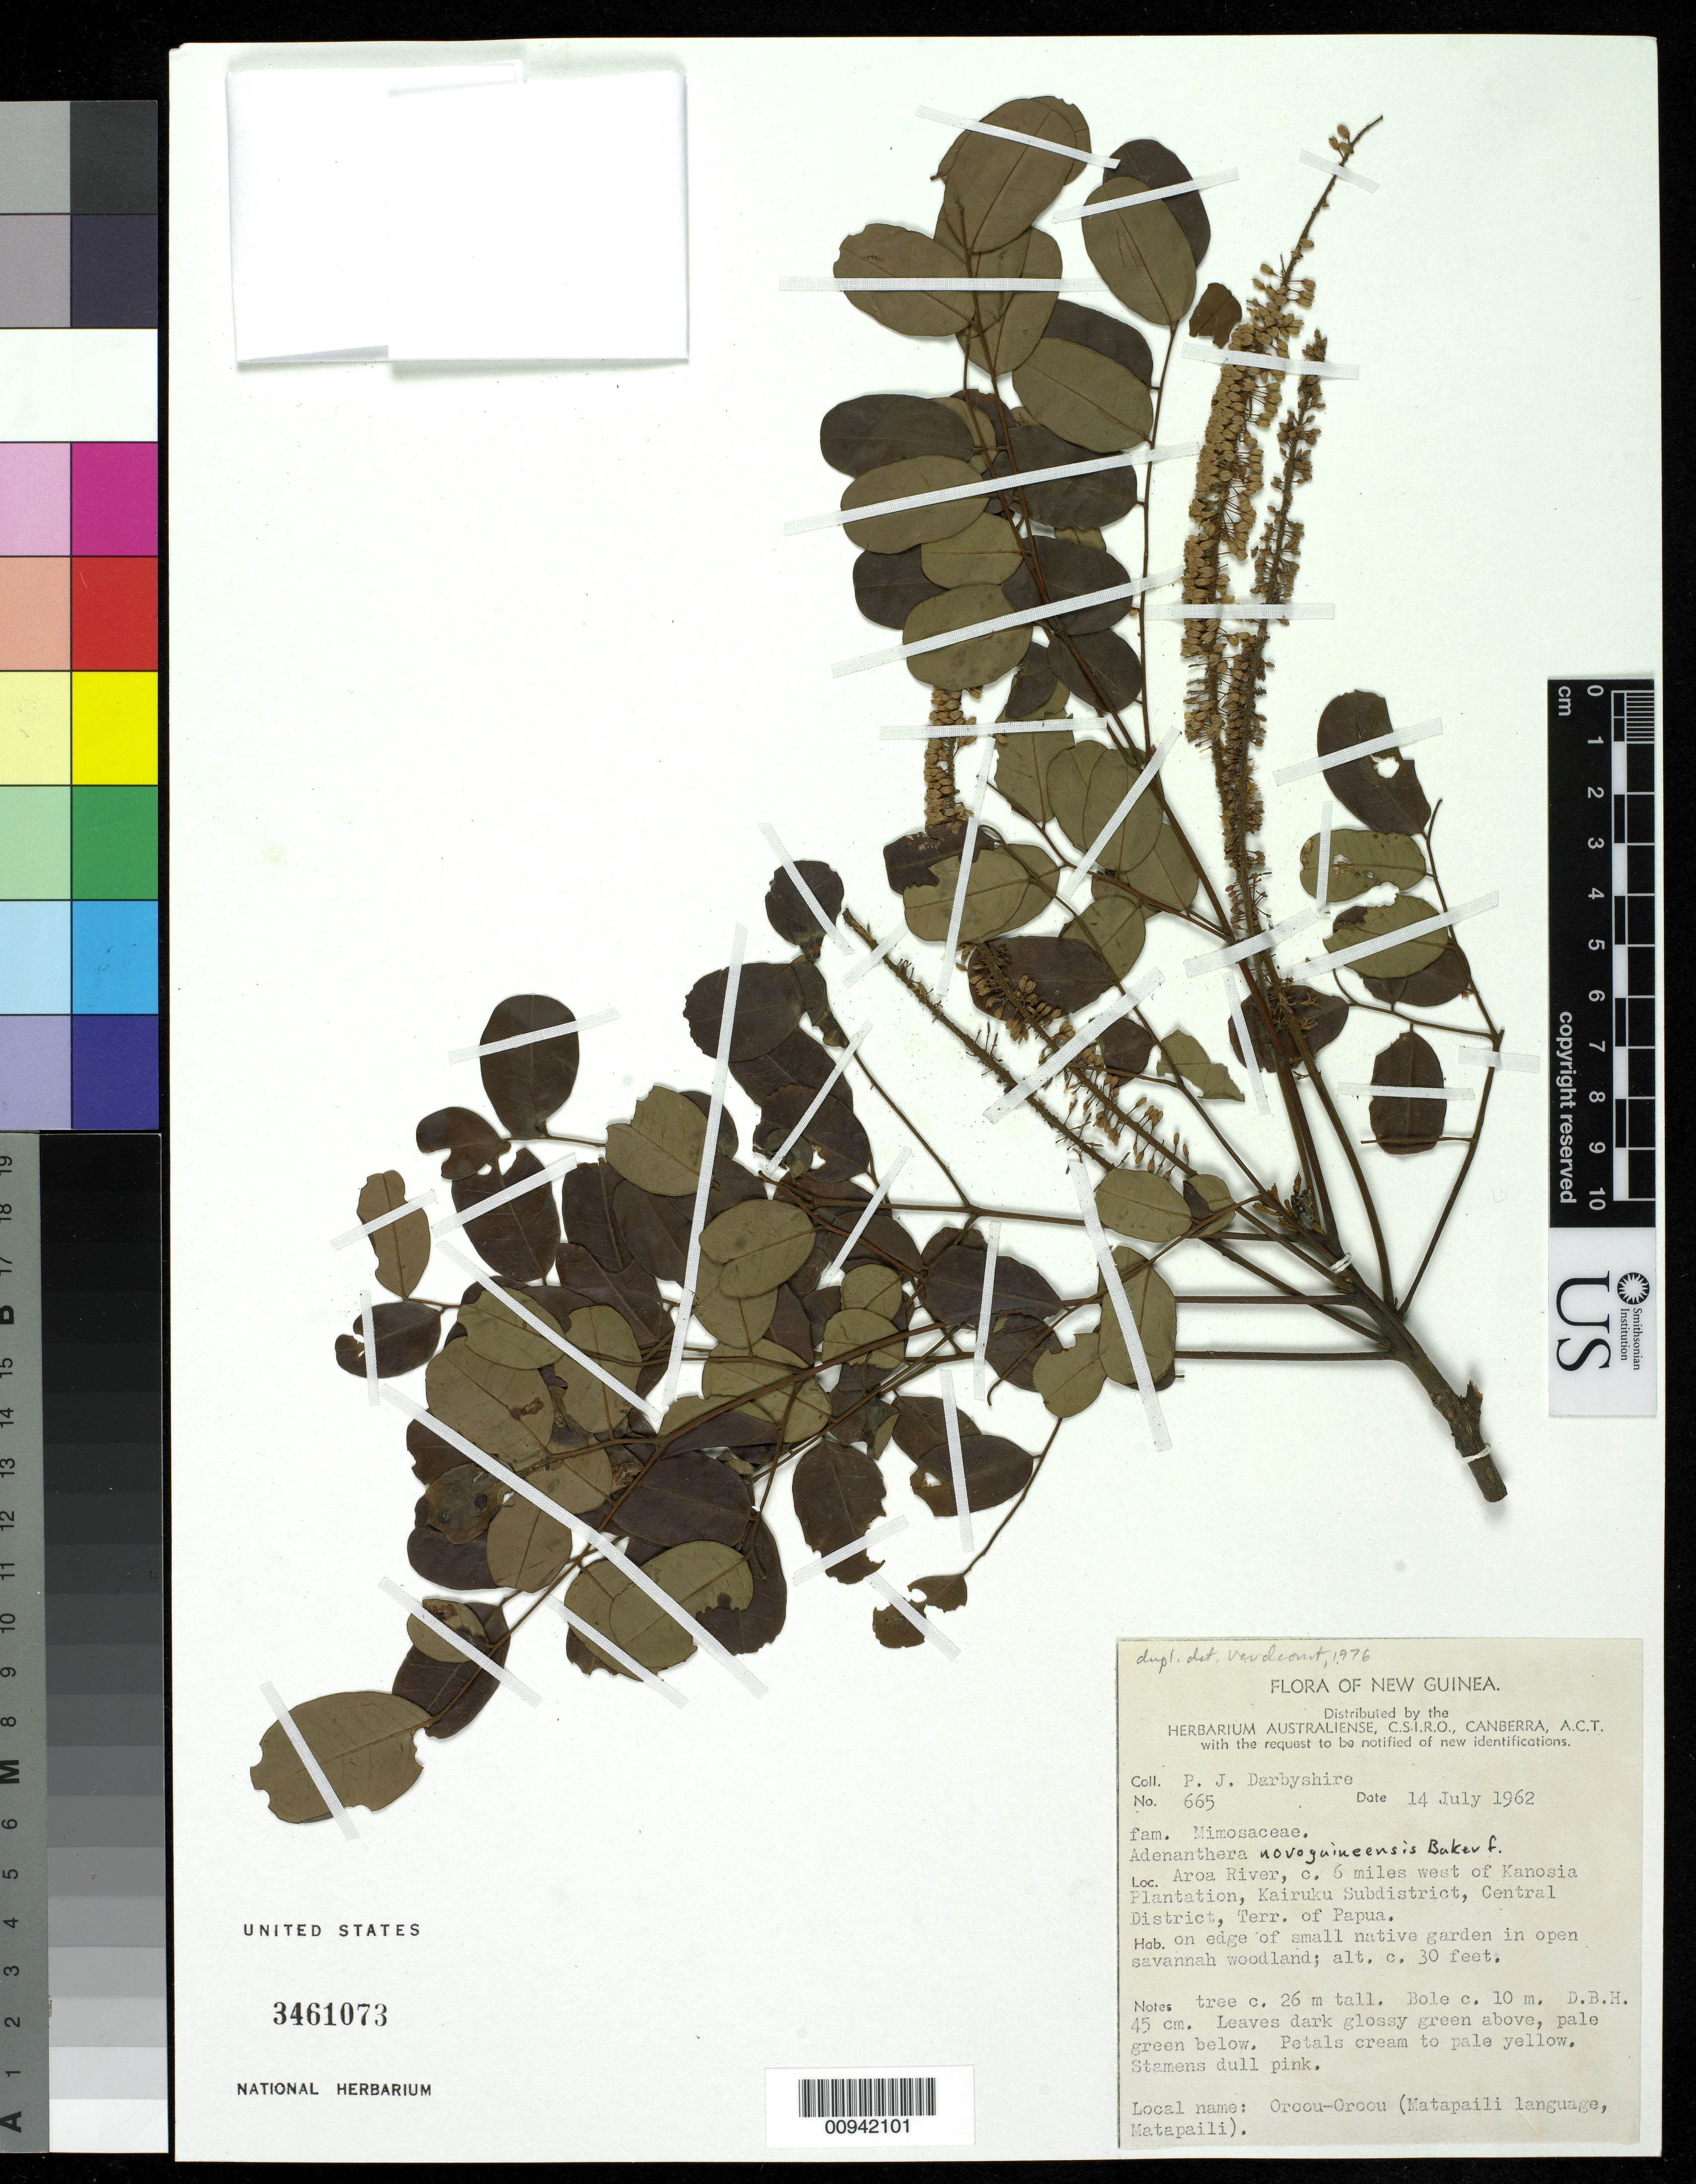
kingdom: Plantae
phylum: Tracheophyta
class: Magnoliopsida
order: Fabales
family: Fabaceae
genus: Adenanthera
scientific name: Adenanthera novo-guineensis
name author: Baker f.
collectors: P. Darbyshire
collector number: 665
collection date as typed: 14 Jul 1962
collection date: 1962-07-14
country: Papua New Guinea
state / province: Central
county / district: Kairuku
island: New Guinea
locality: Papua, Central Dist., Ksairuku Subdistrict, c. 6 miles west of Kanosia Plantation, Aroa River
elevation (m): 9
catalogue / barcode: US 3461073